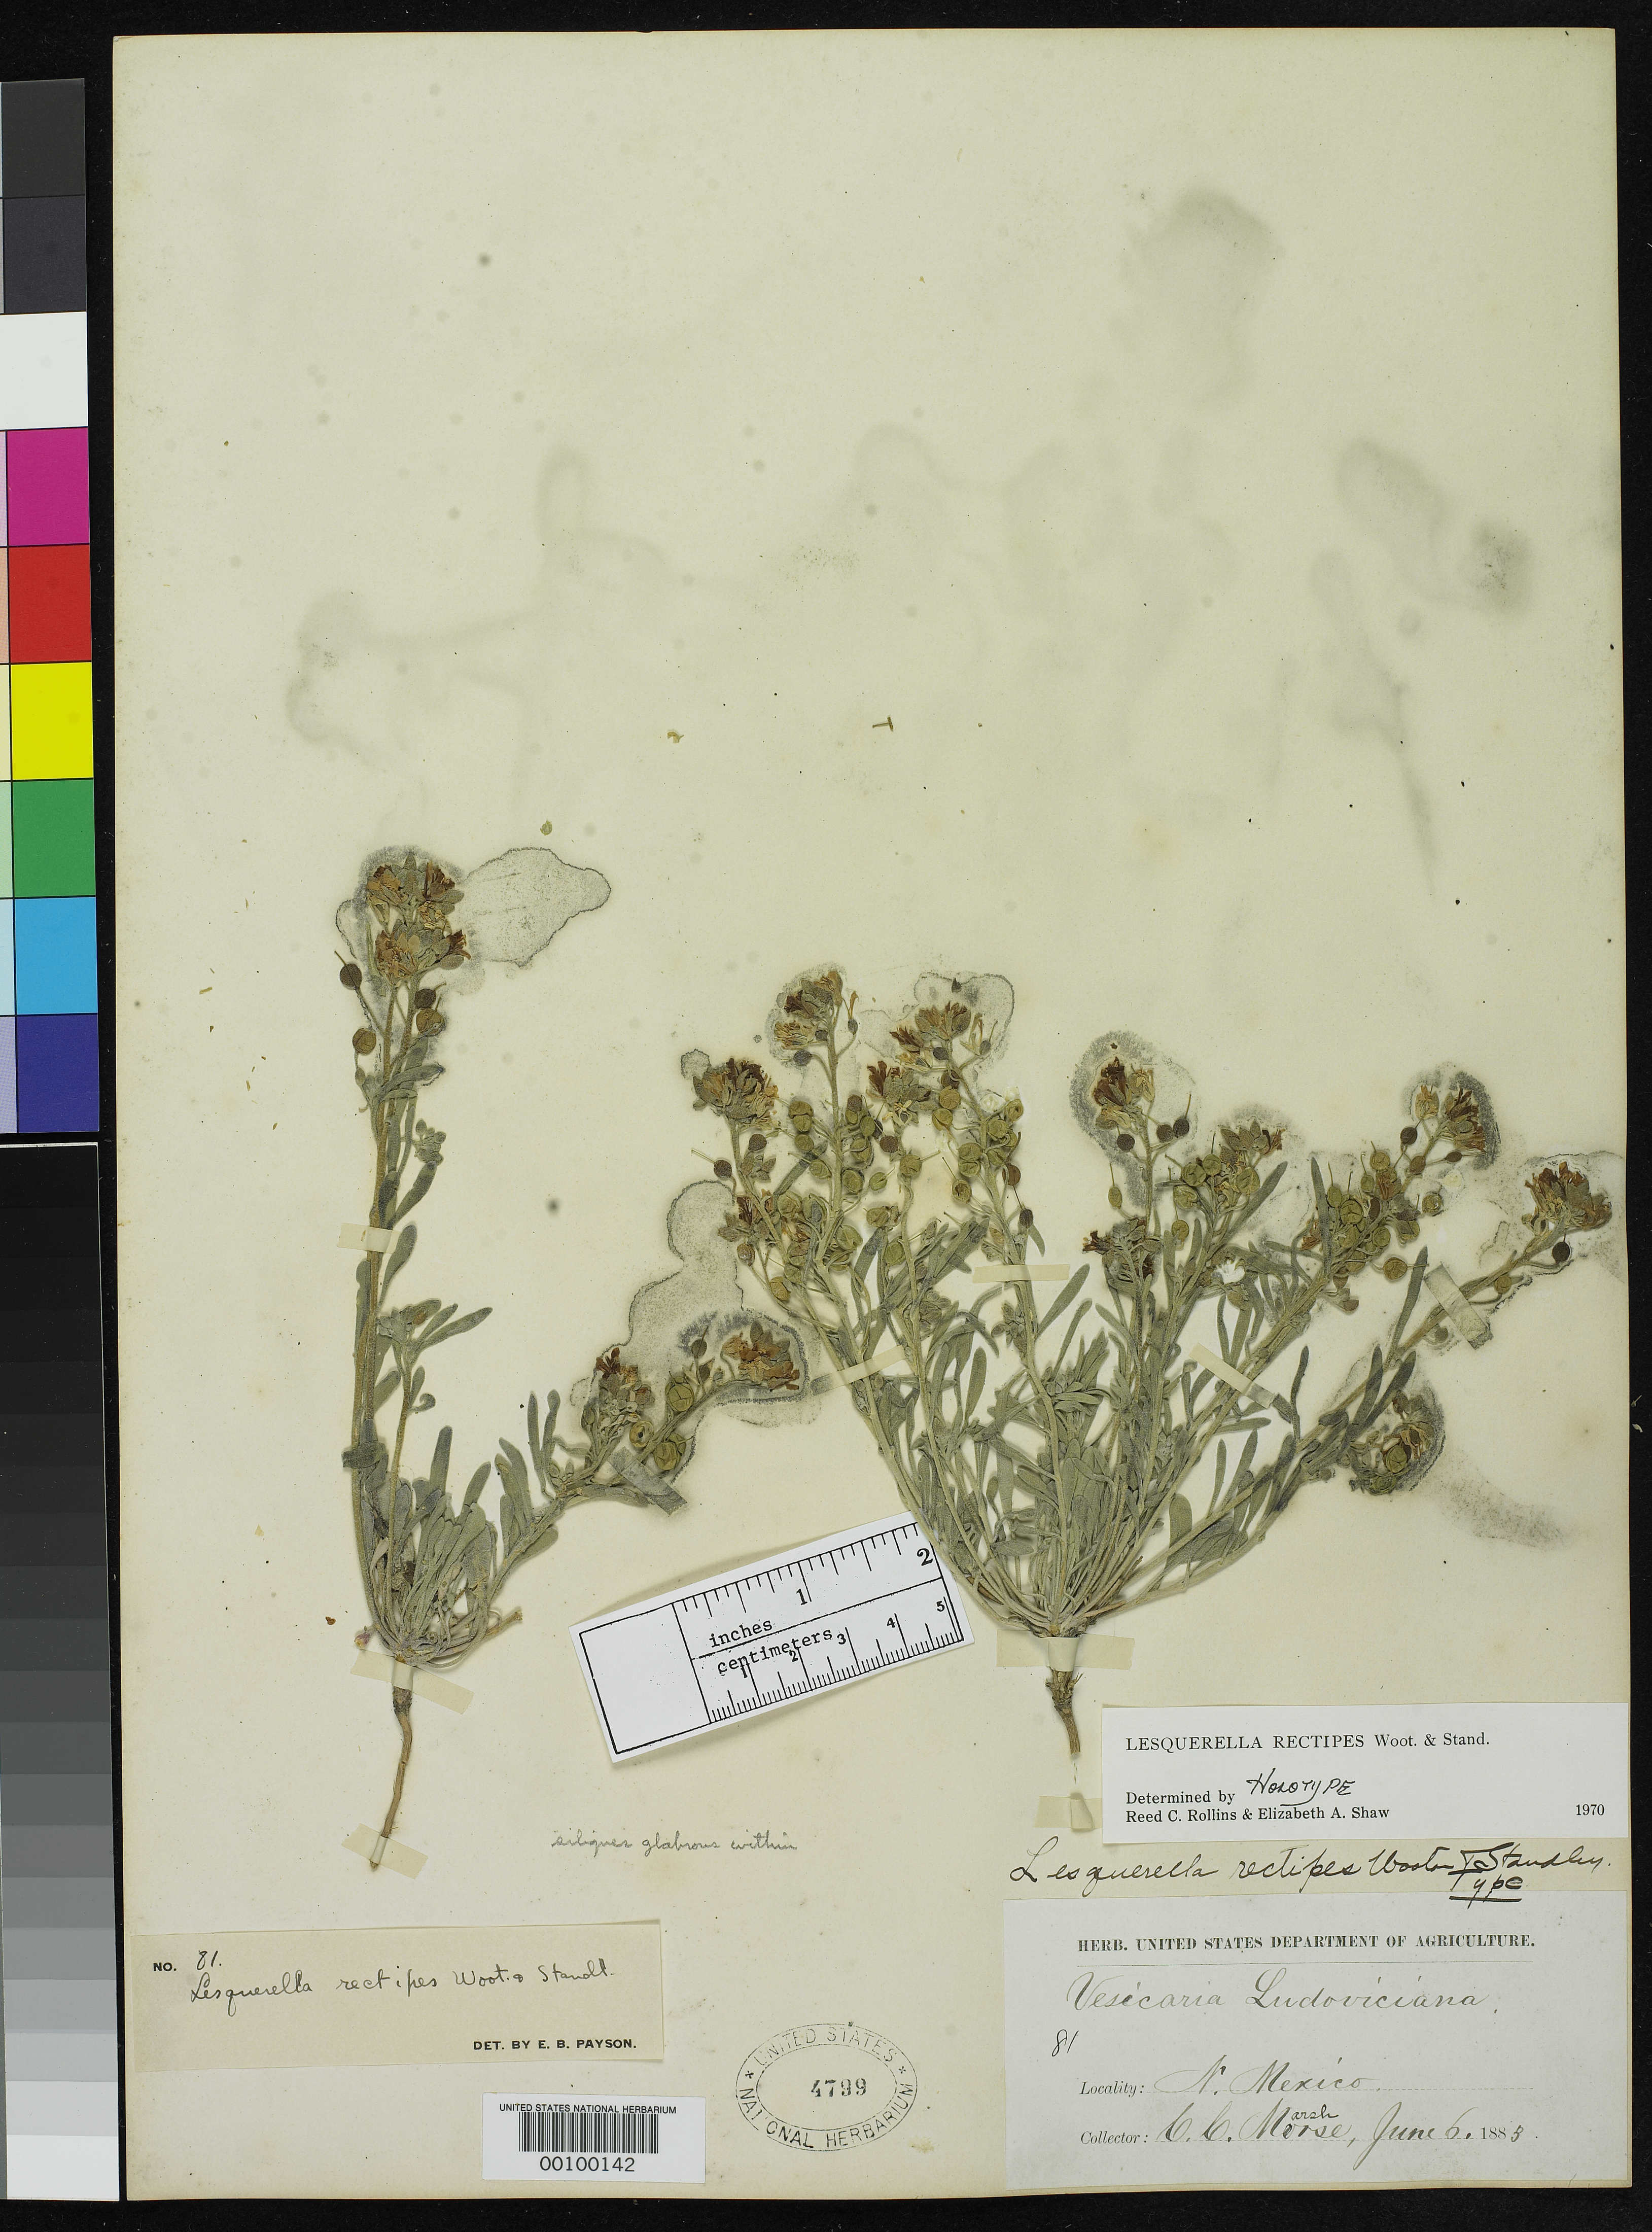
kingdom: Plantae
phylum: Tracheophyta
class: Magnoliopsida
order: Brassicales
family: Brassicaceae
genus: Lesquerella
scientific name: Lesquerella rectipes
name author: Wooton & Standl.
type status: Holotype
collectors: C. C. Marsh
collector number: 81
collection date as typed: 06 Jun 1883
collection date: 1883-06-06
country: United States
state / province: New Mexico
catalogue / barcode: US 4799